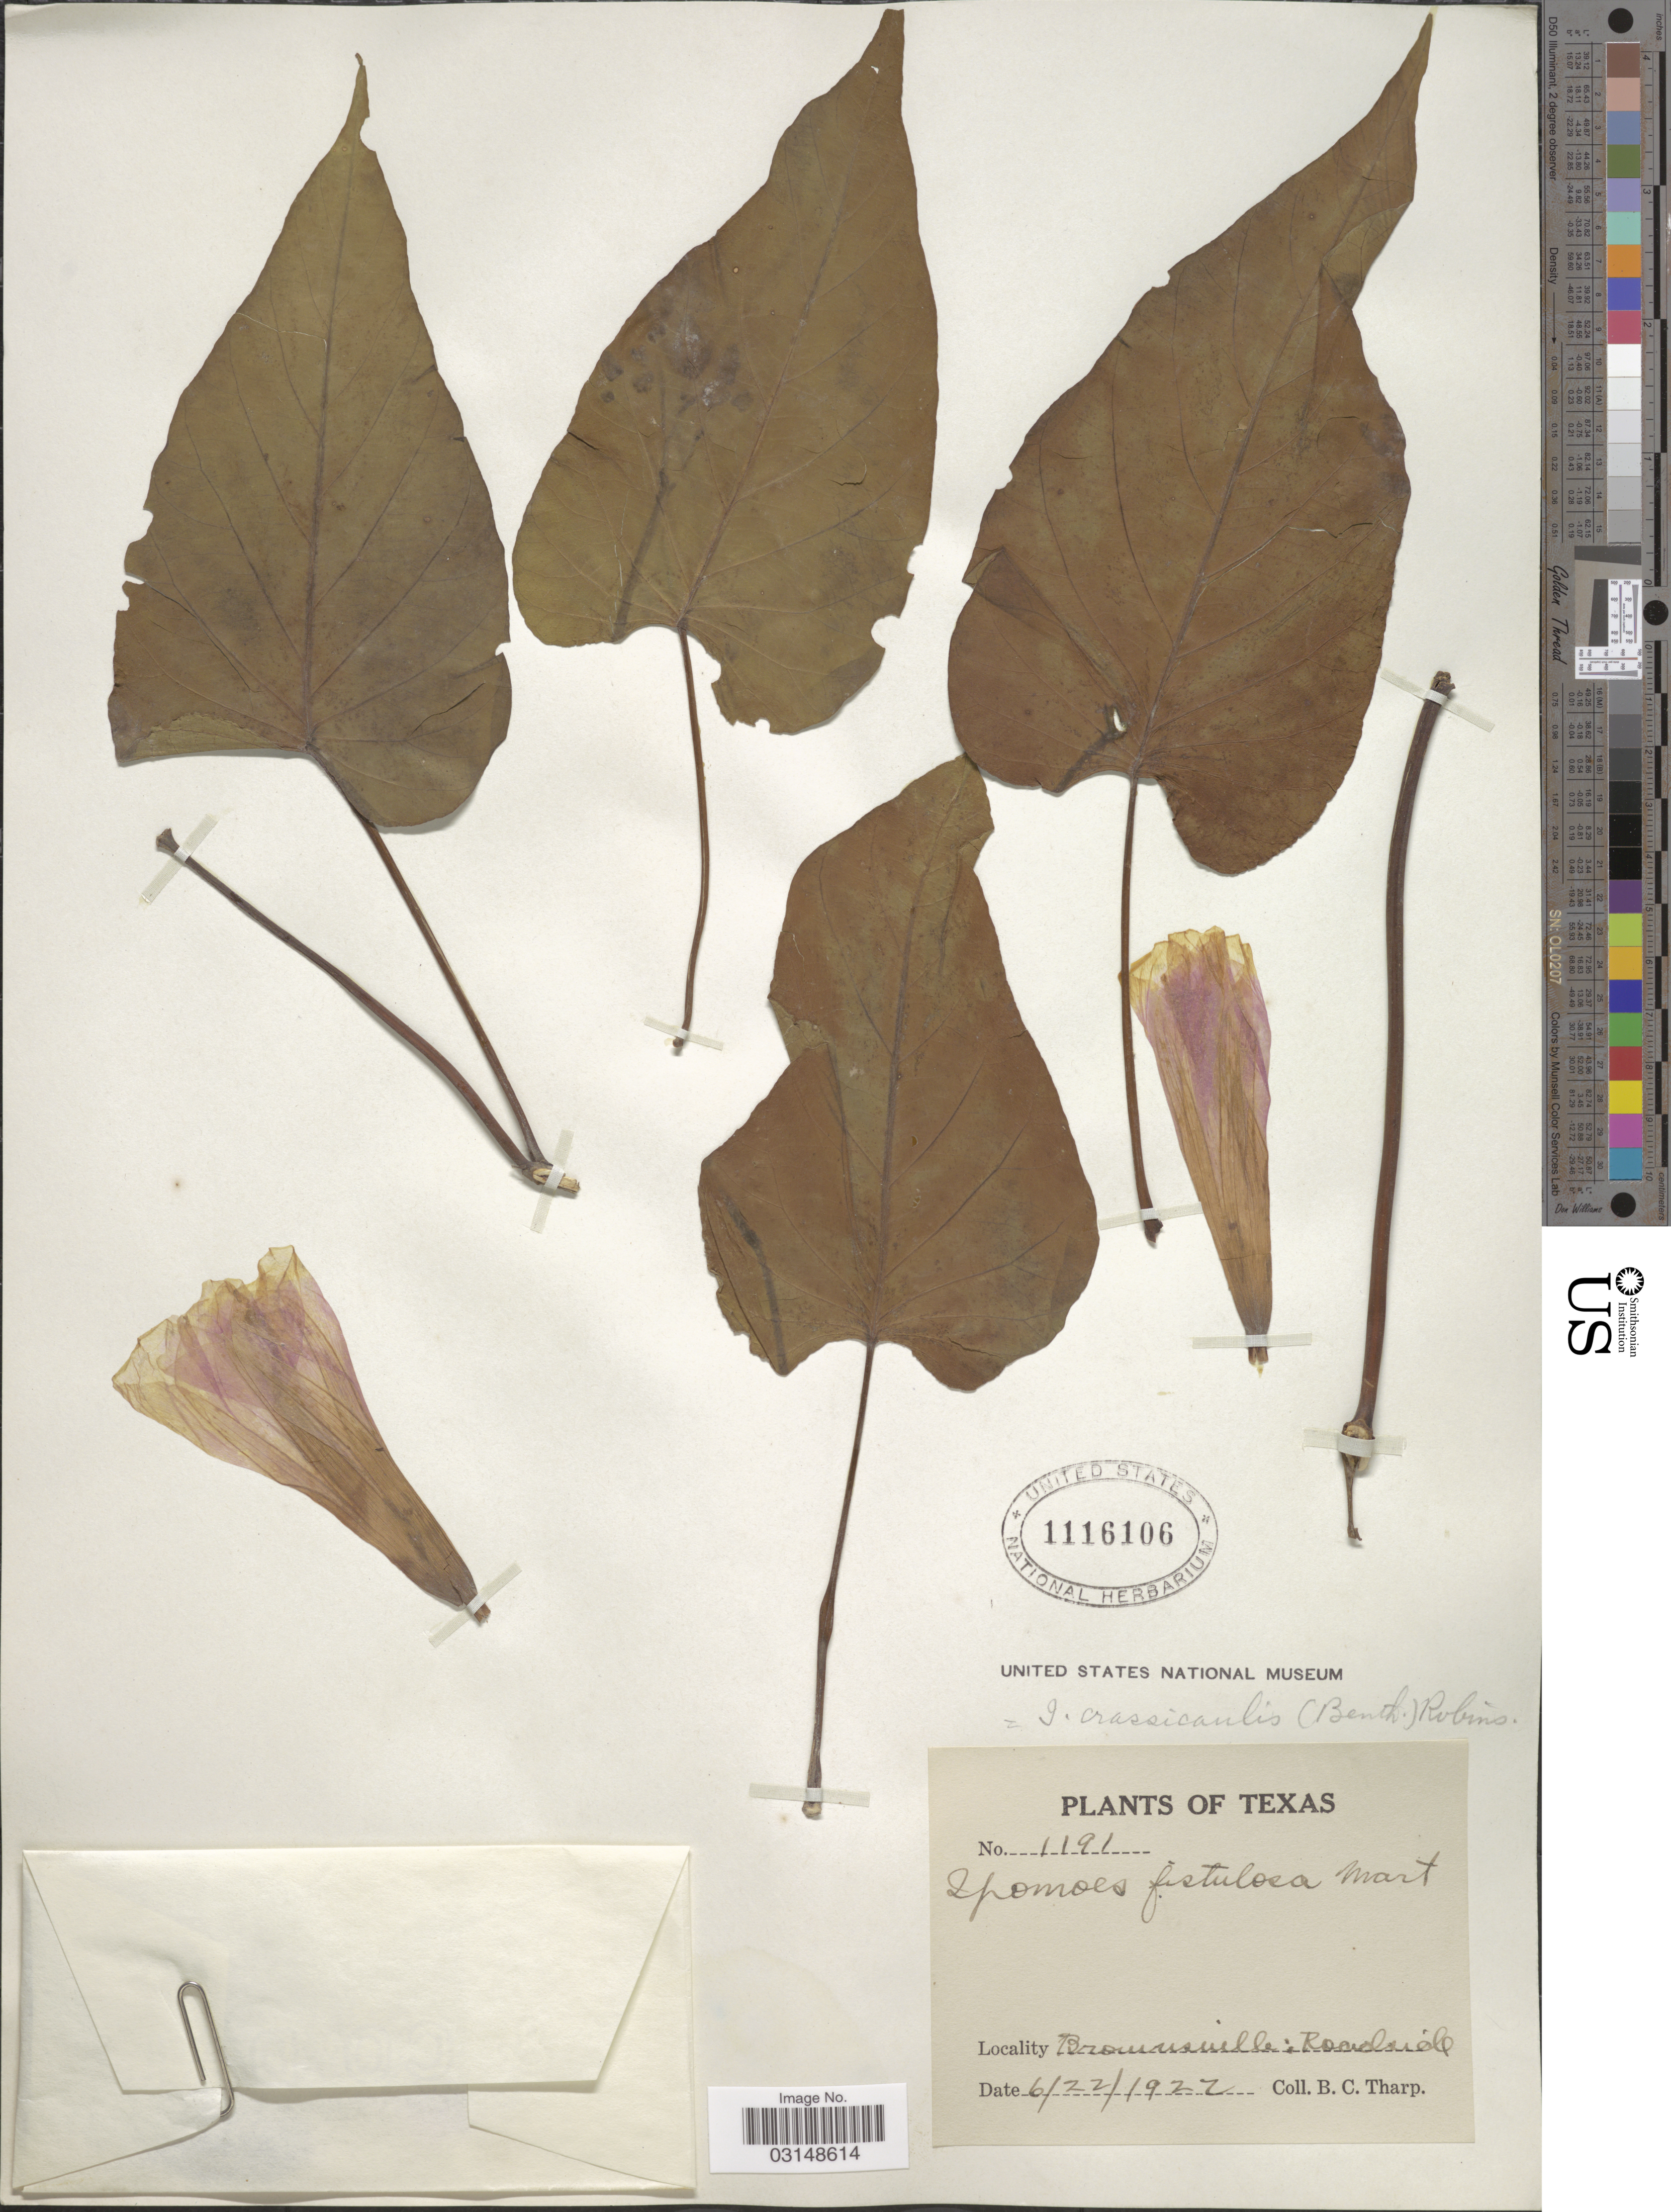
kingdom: Plantae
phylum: Tracheophyta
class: Magnoliopsida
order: Solanales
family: Convolvulaceae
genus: Ipomoea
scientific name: Ipomoea crassicaulis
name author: (Benth.) B.L. Rob.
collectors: B. C. Tharp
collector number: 1191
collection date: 1922-06-22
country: United States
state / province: Texas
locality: Brownsville; Roadside.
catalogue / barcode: US 1116106